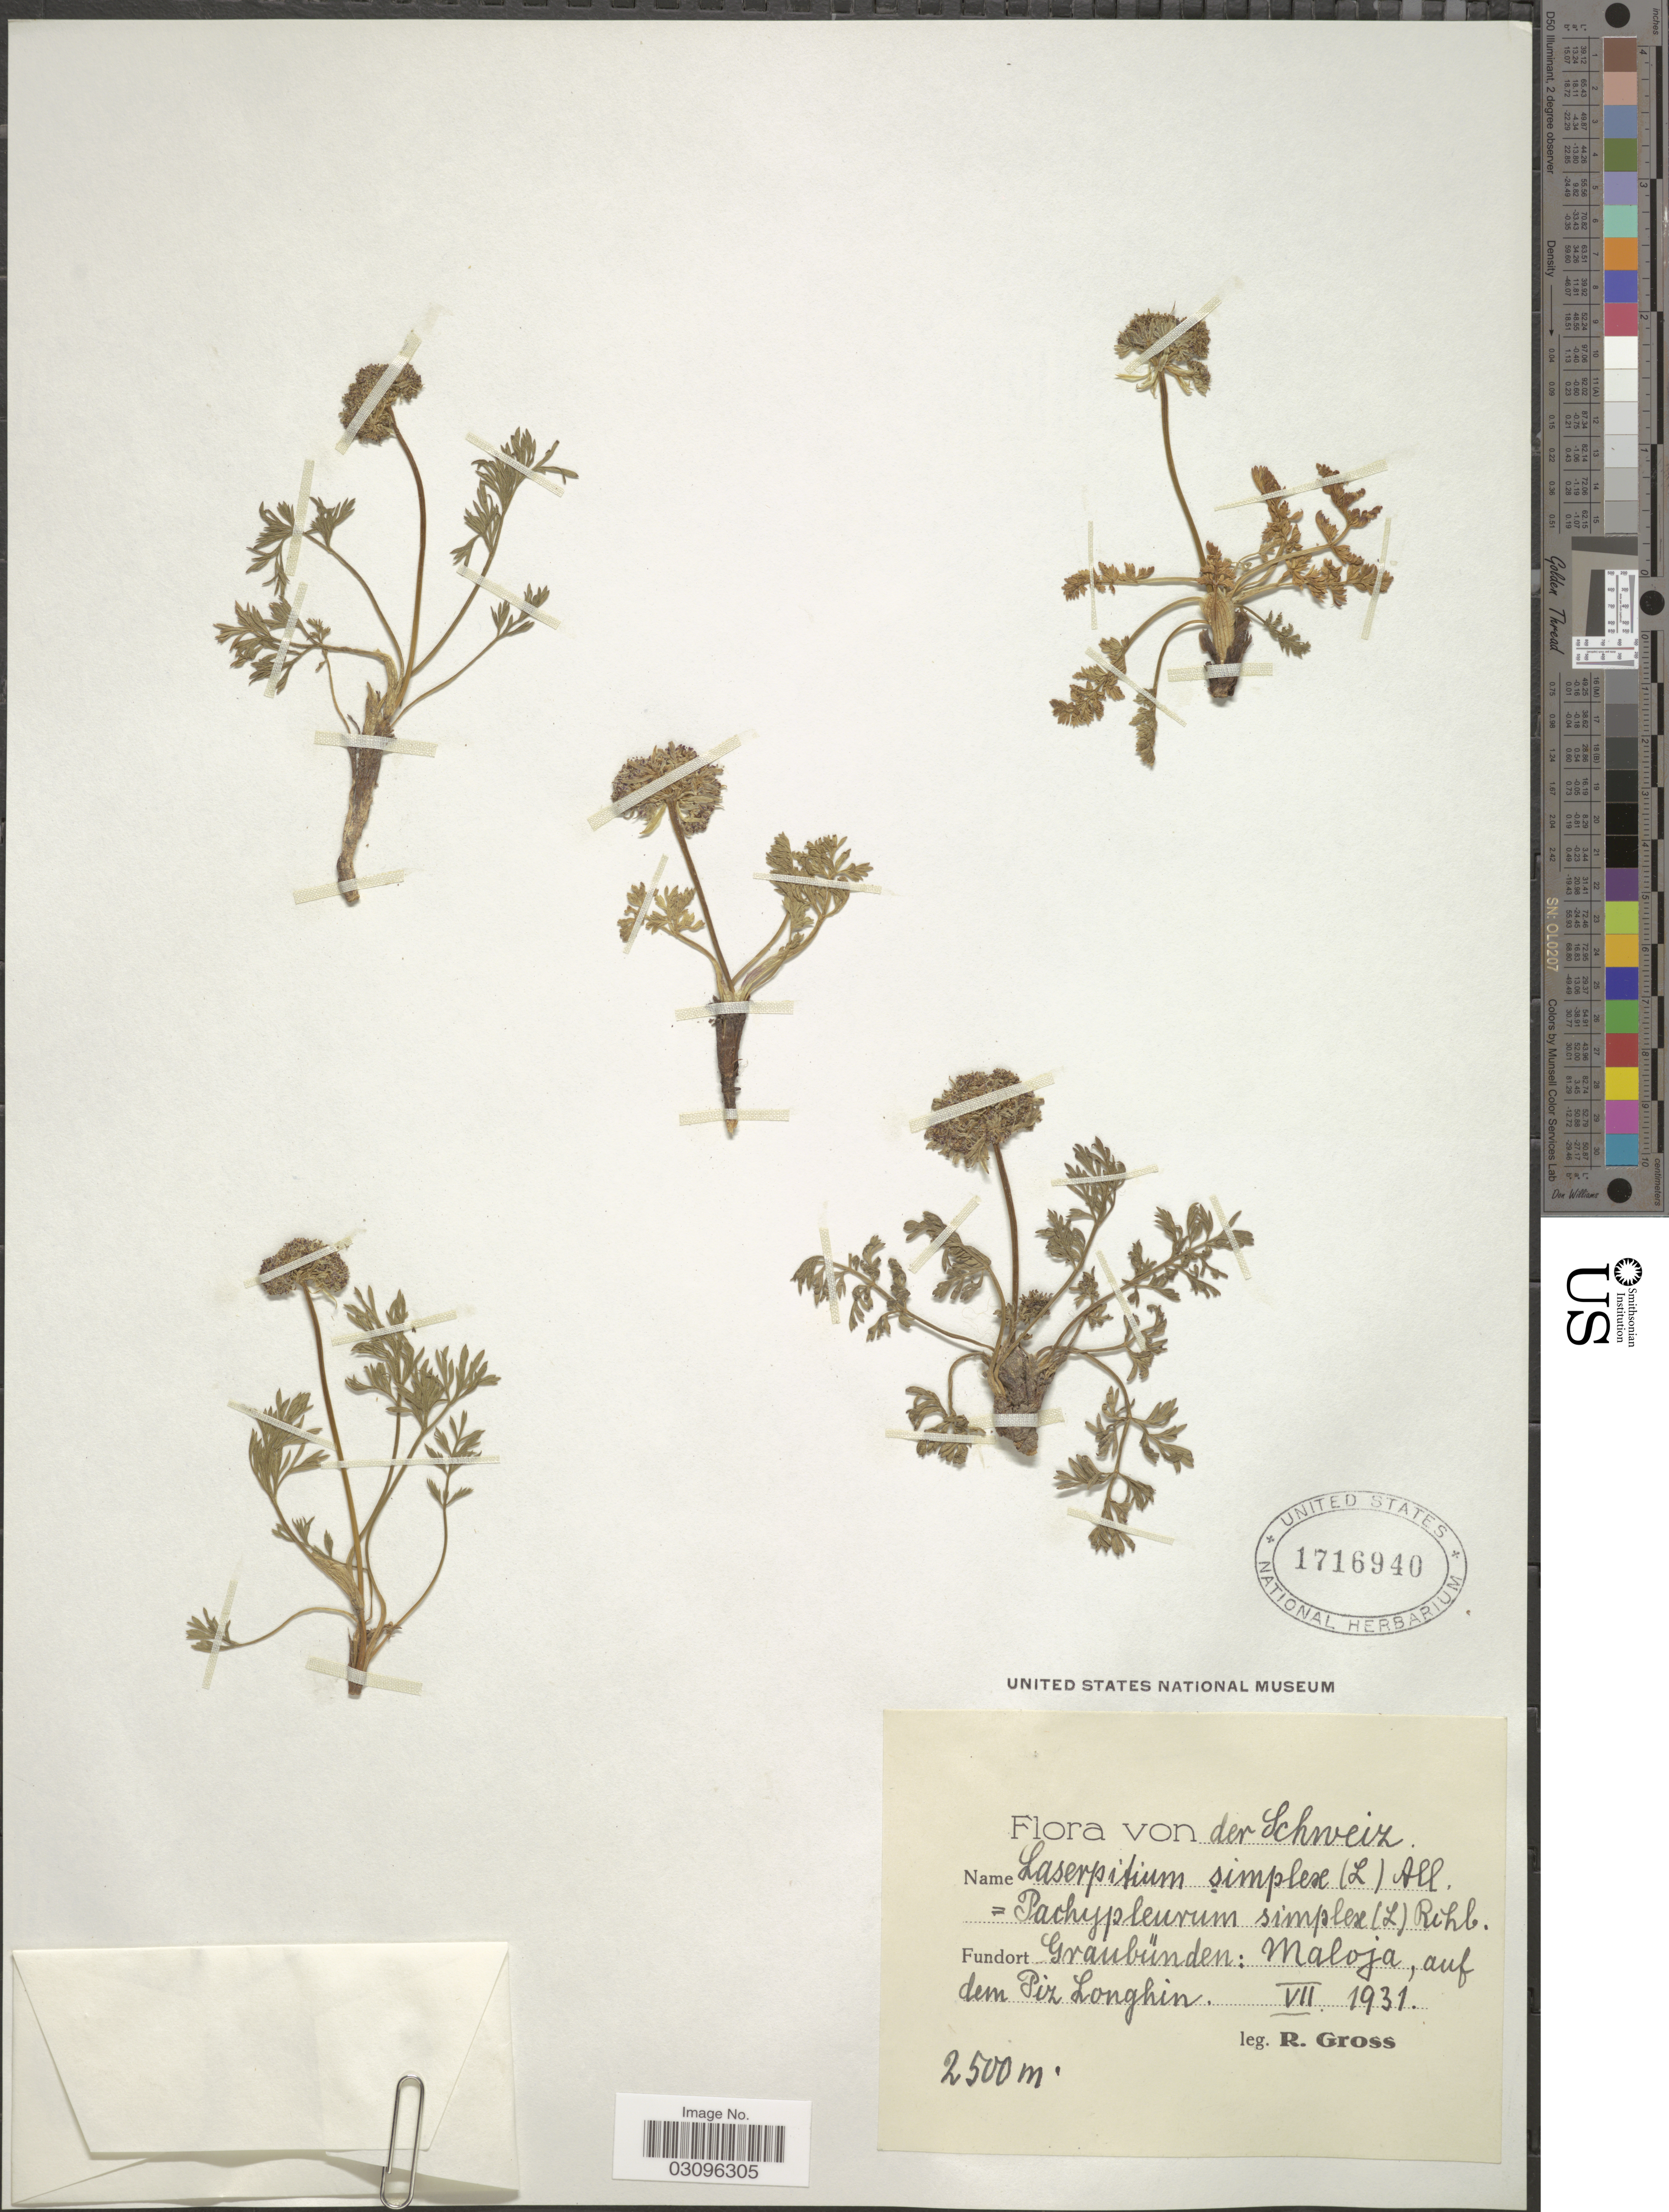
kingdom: Plantae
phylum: Tracheophyta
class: Magnoliopsida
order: Apiales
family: Apiaceae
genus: Laserpitium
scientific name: Laserpitium simplex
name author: L.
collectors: R. Gross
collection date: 1931-07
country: Switzerland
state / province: Graubunden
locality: Schweiz. Maloja, auf dem Piz Longhin.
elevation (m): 2500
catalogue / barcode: US 1716940